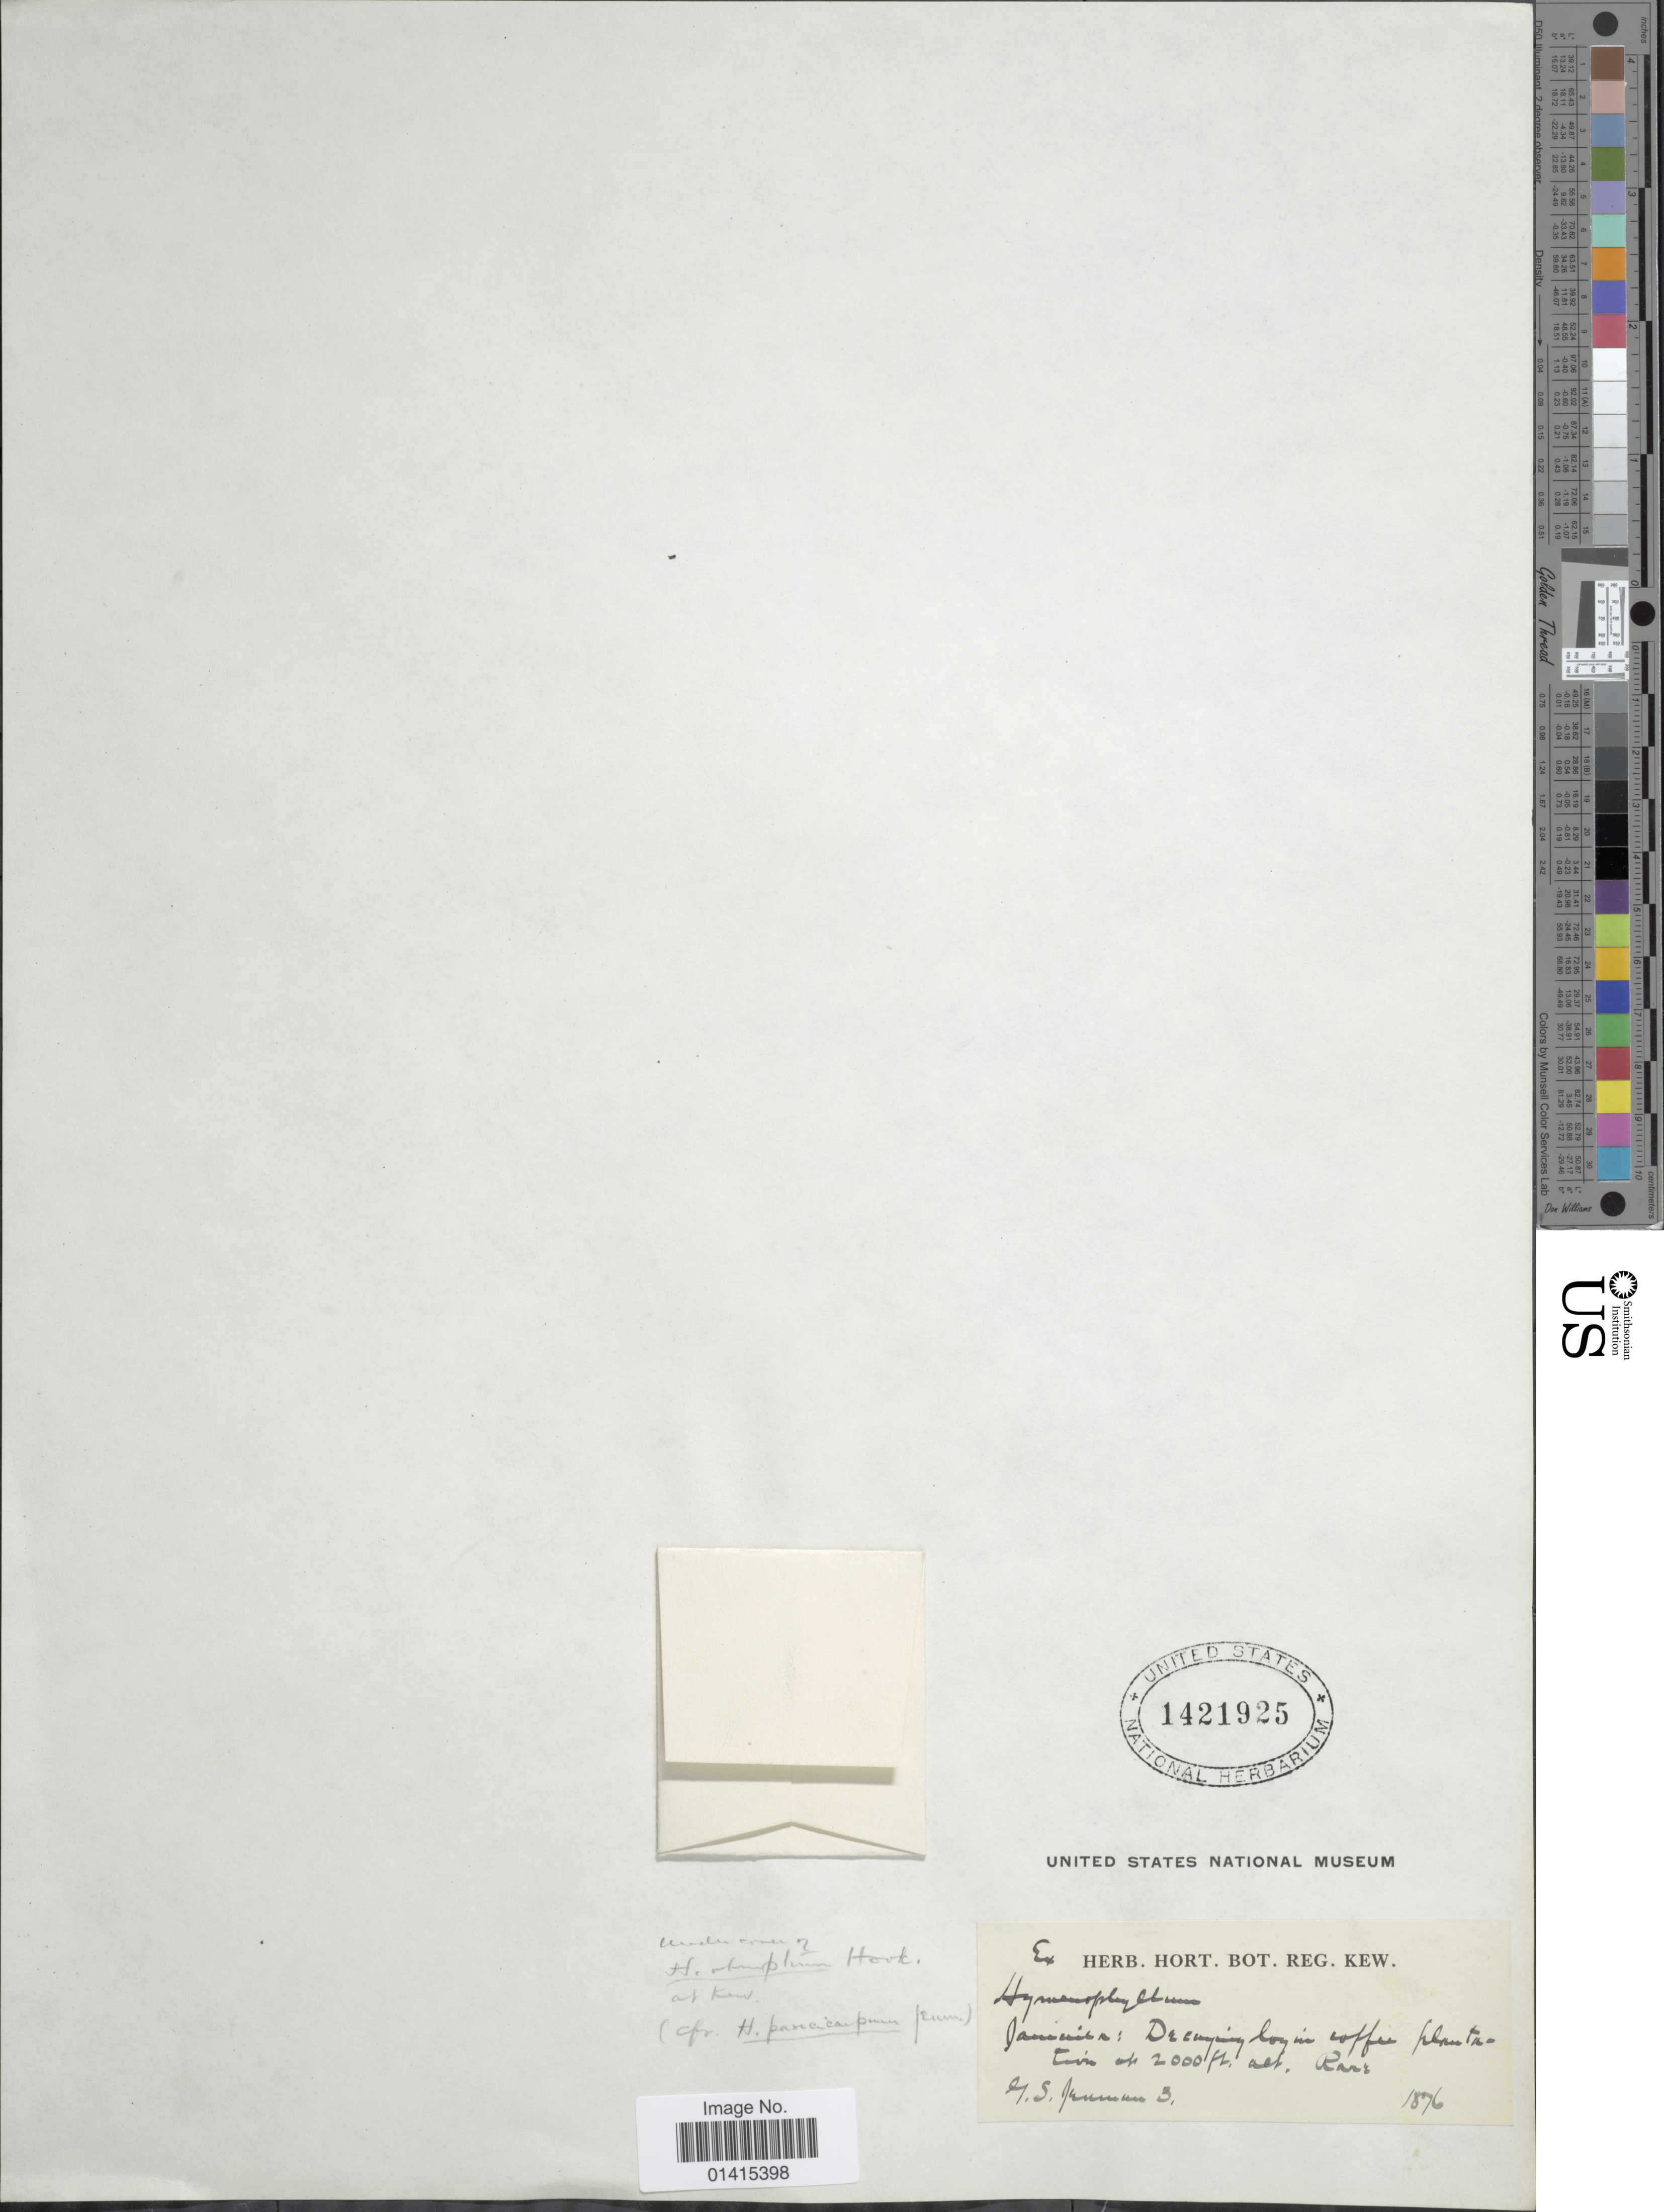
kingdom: Plantae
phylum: Tracheophyta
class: Polypodiopsida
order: Hymenophyllales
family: Hymenophyllaceae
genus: Hymenophyllum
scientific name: Hymenophyllum paucicarpum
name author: Jenman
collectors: G. S. Jenman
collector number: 3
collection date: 1876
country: Jamaica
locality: Decaying log] in coffiee plantation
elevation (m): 610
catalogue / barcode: US 1421925